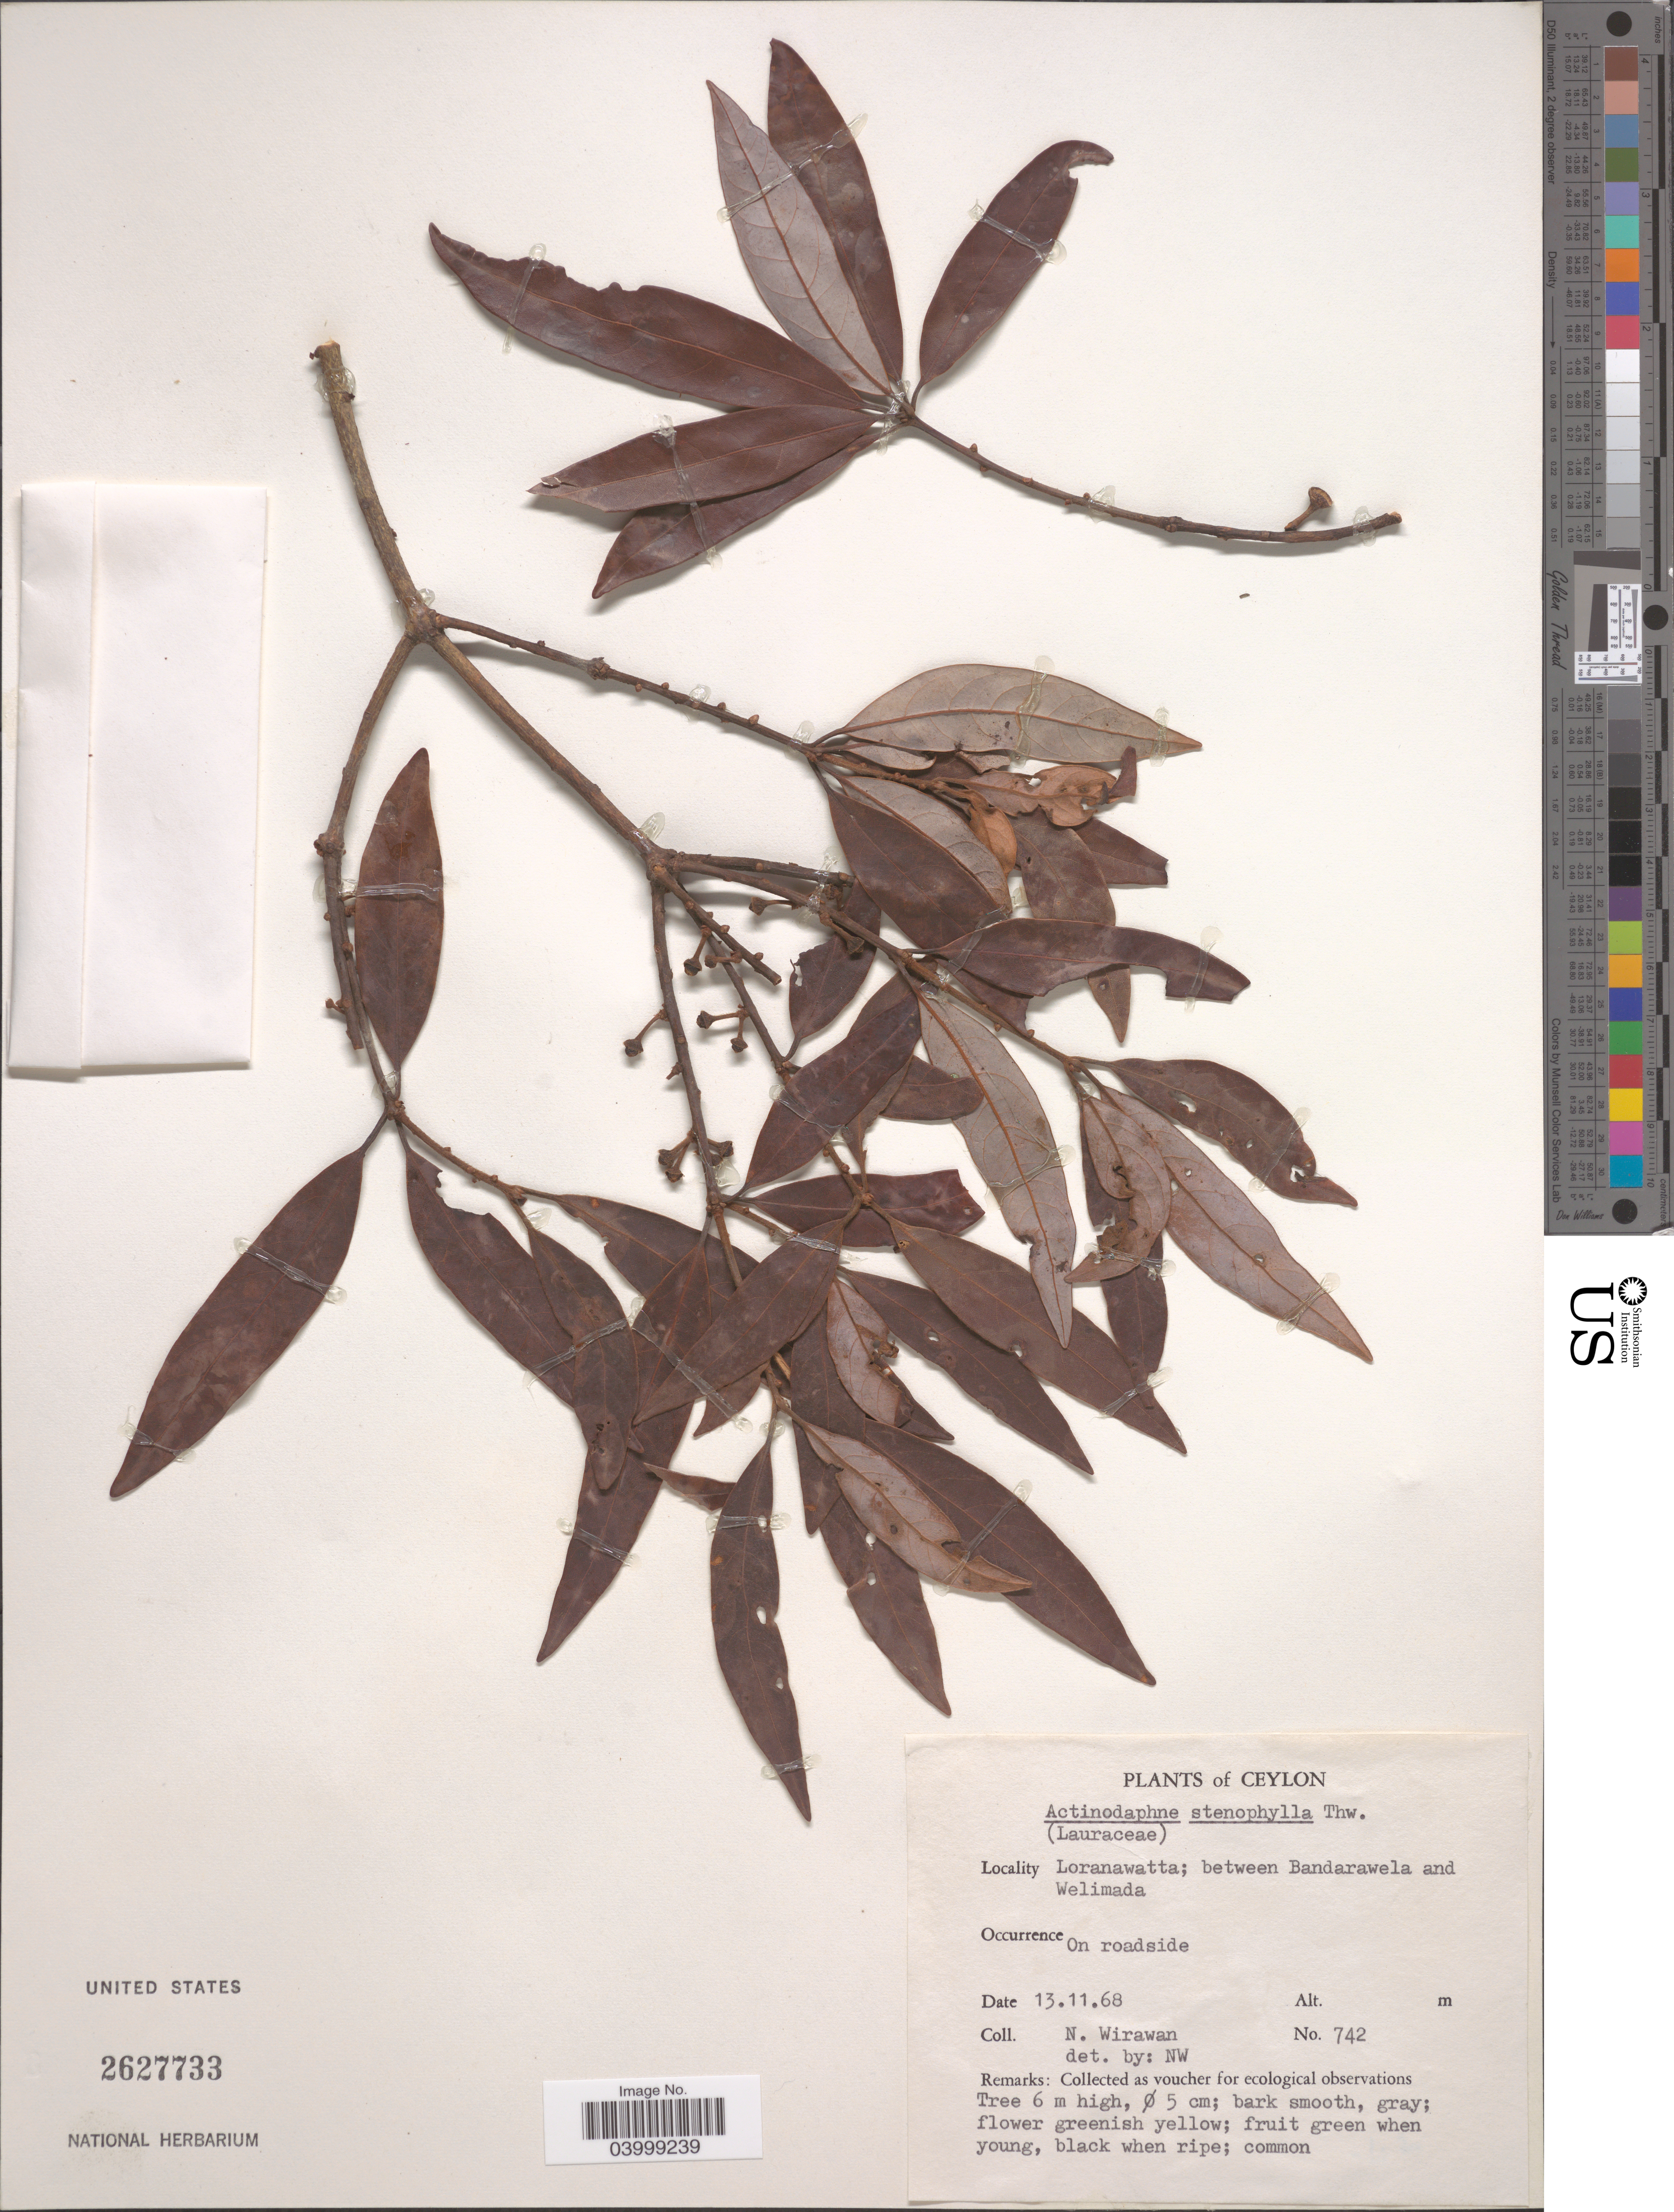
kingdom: Plantae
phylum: Tracheophyta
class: Magnoliopsida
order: Laurales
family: Lauraceae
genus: Actinodaphne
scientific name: Actinodaphne stenophylla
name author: Thwaites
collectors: N. Wirawan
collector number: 742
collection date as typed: Transcribed d/m/y: 13/11/68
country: Sri Lanka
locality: Ceylon. Loranawatta; between Bandarawela and Welimada. On roadside.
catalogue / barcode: US 2627733